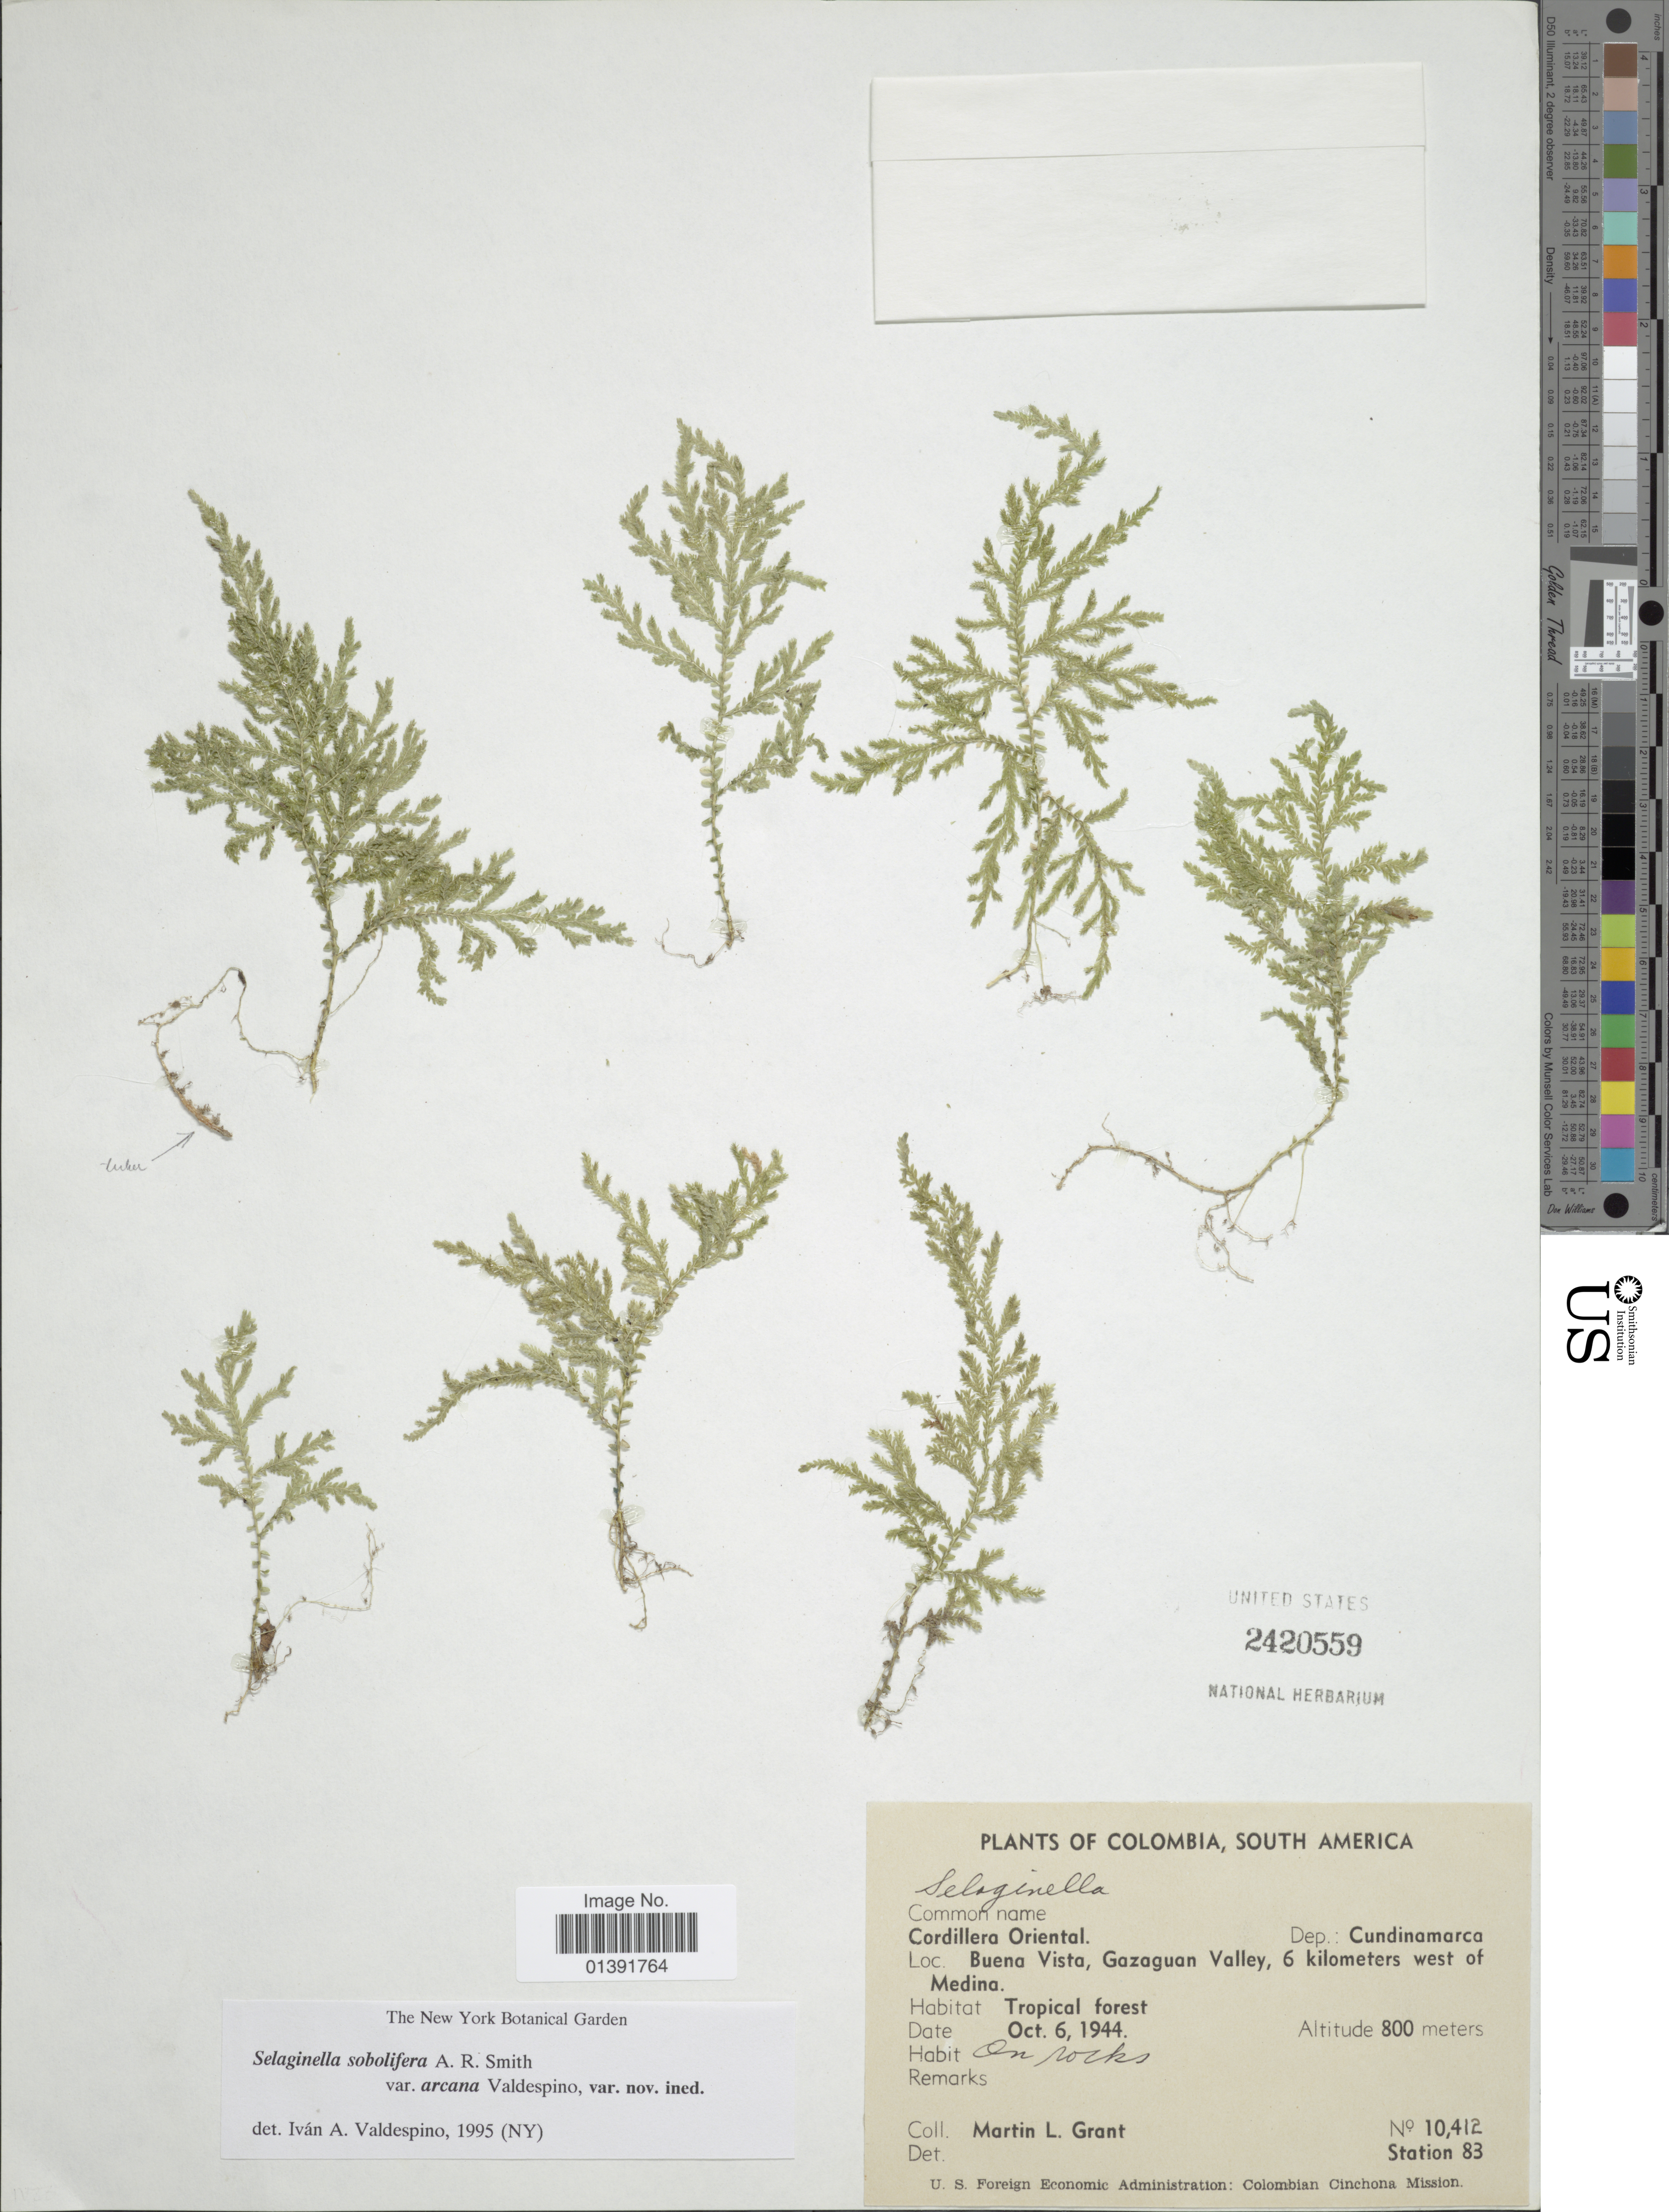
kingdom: Plantae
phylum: Tracheophyta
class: Lycopodiopsida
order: Selaginellales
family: Selaginellaceae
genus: Selaginella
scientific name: Selaginella sobolifera var. arcana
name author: Valdespino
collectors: M. L. Grant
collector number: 10412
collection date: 1944-10-06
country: Colombia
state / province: Cundinamarca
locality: Cordillera Oriental, Buena Vista, Gazaguan Valley, 6 kilometers west of Medina, Station 83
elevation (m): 800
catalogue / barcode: US 2420559